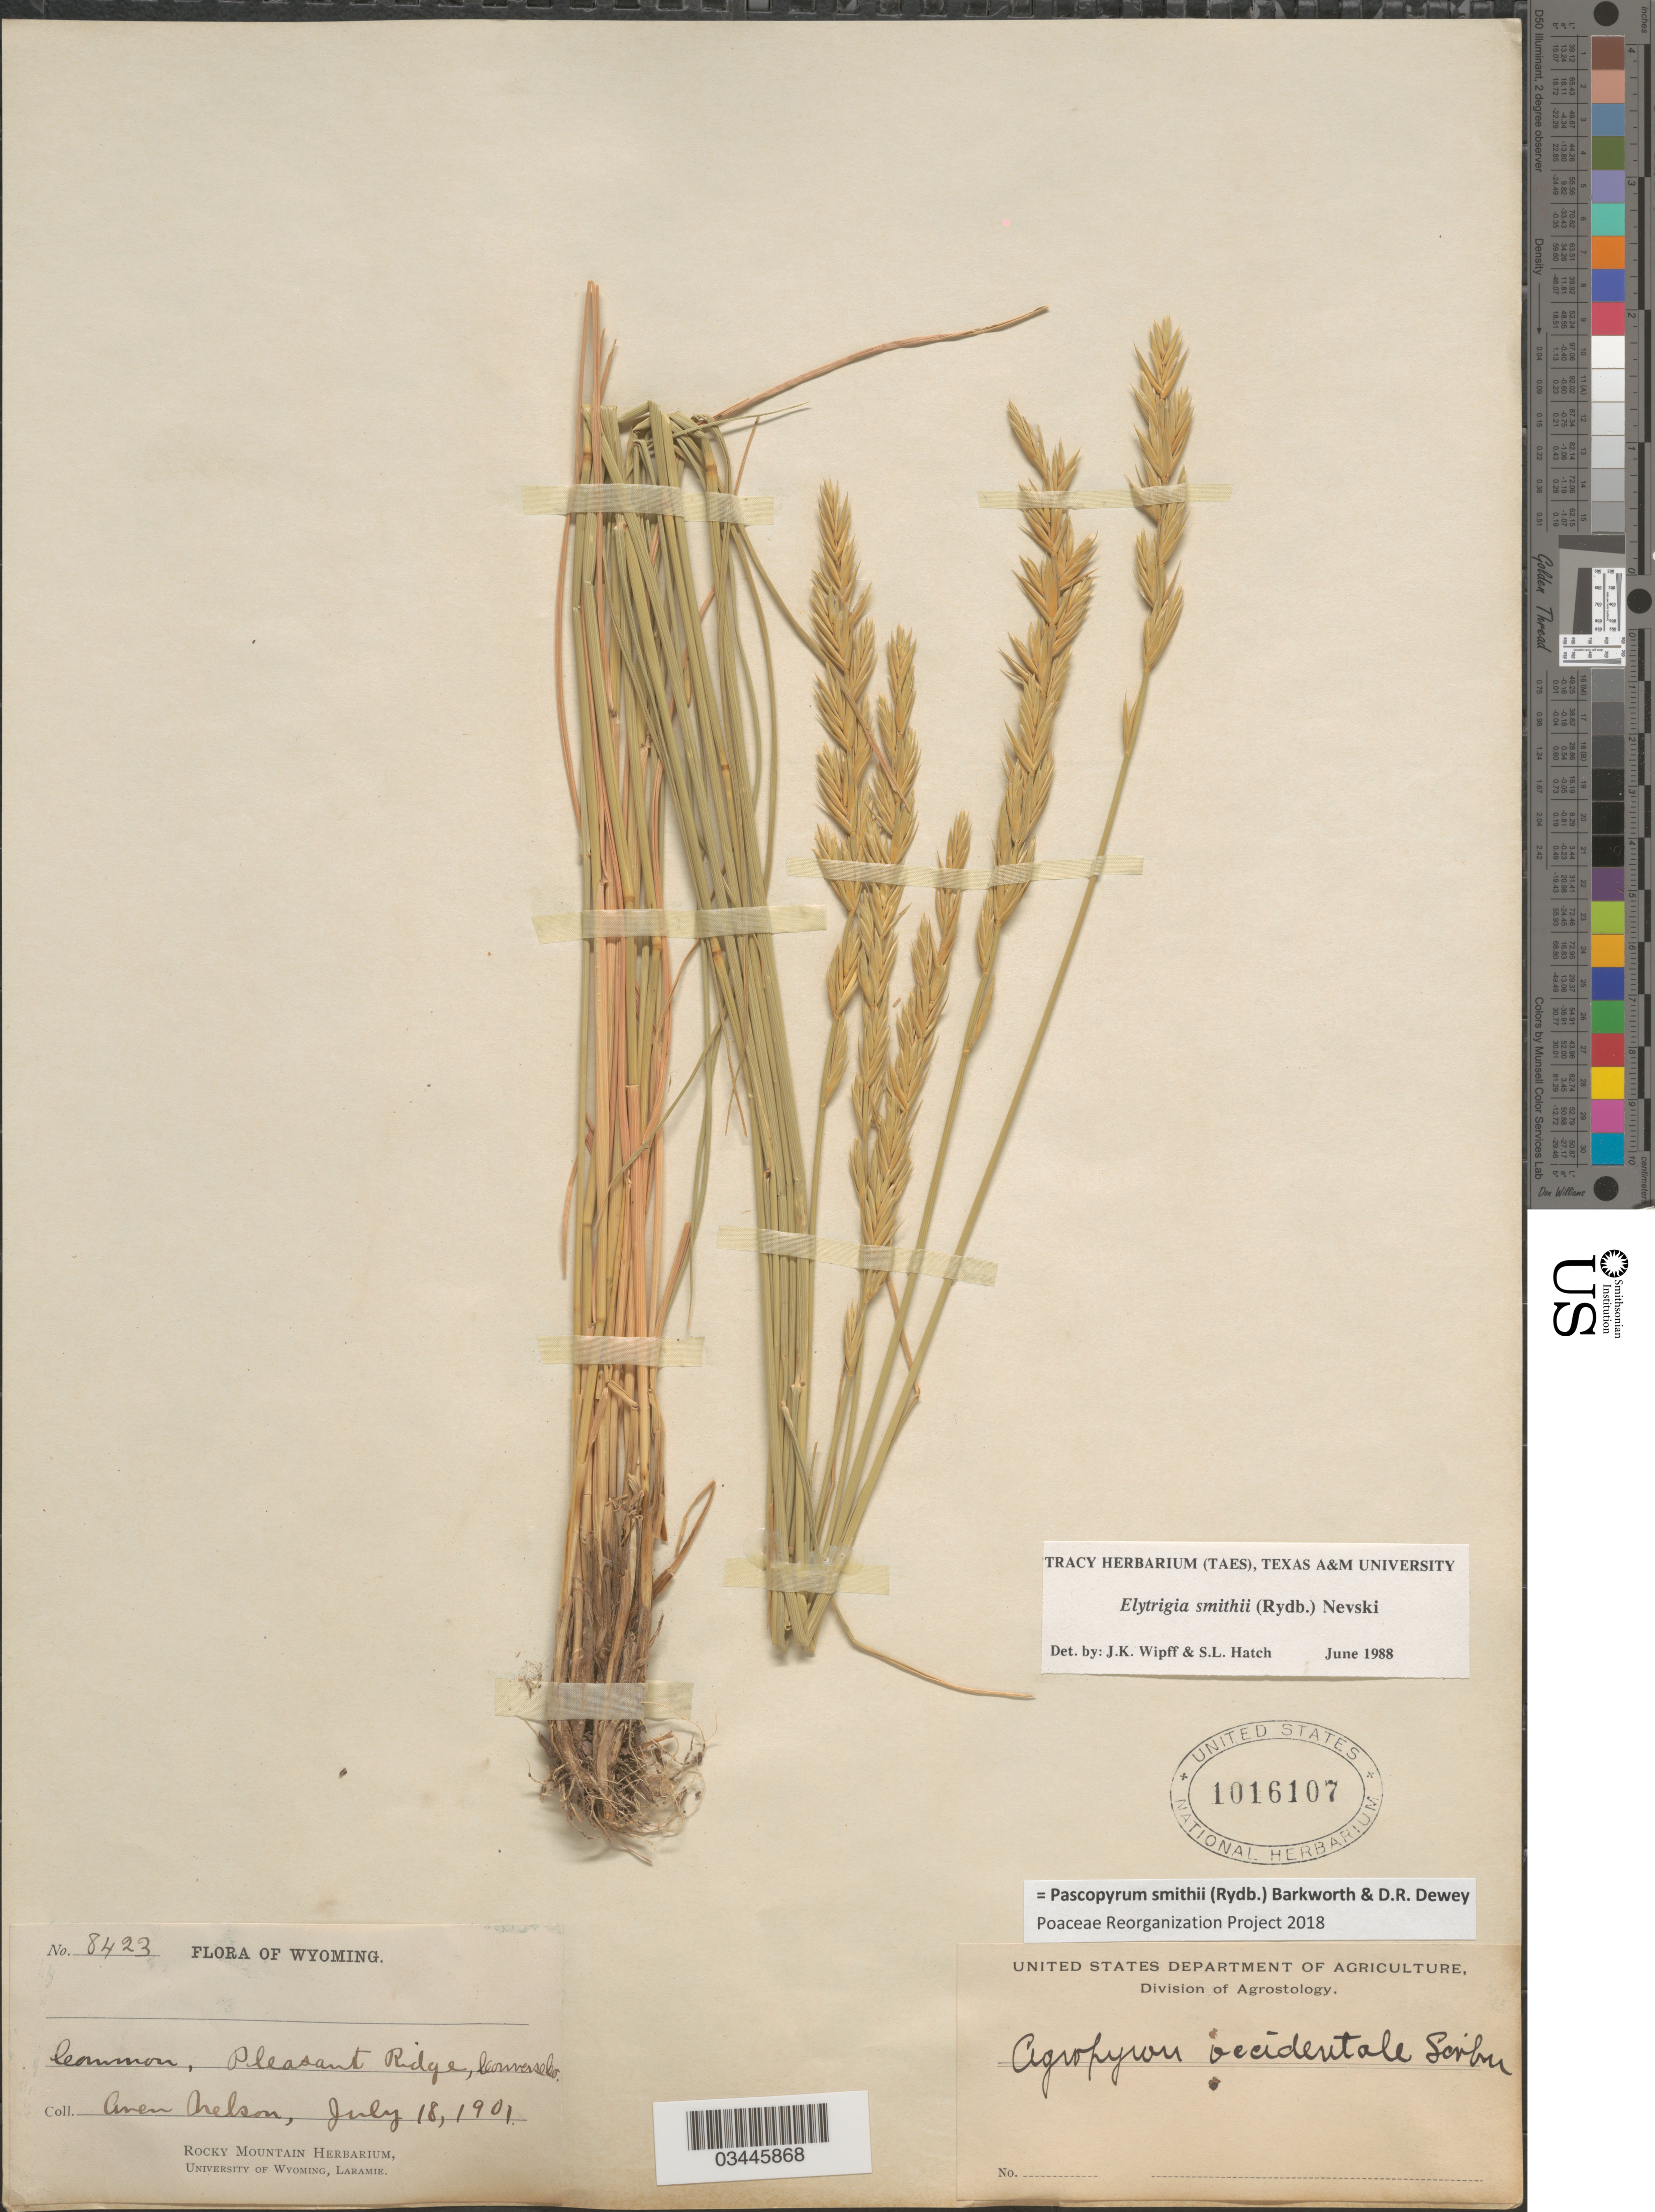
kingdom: Plantae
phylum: Tracheophyta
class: Liliopsida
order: Poales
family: Poaceae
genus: Pascopyrum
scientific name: Pascopyrum smithii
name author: (Rydb.) Barkworth & Dewey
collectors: A. Nelson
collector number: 8423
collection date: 1901-07-18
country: United States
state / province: Wyoming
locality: Pleasant Ridge, Converse Co.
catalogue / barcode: US 1016107